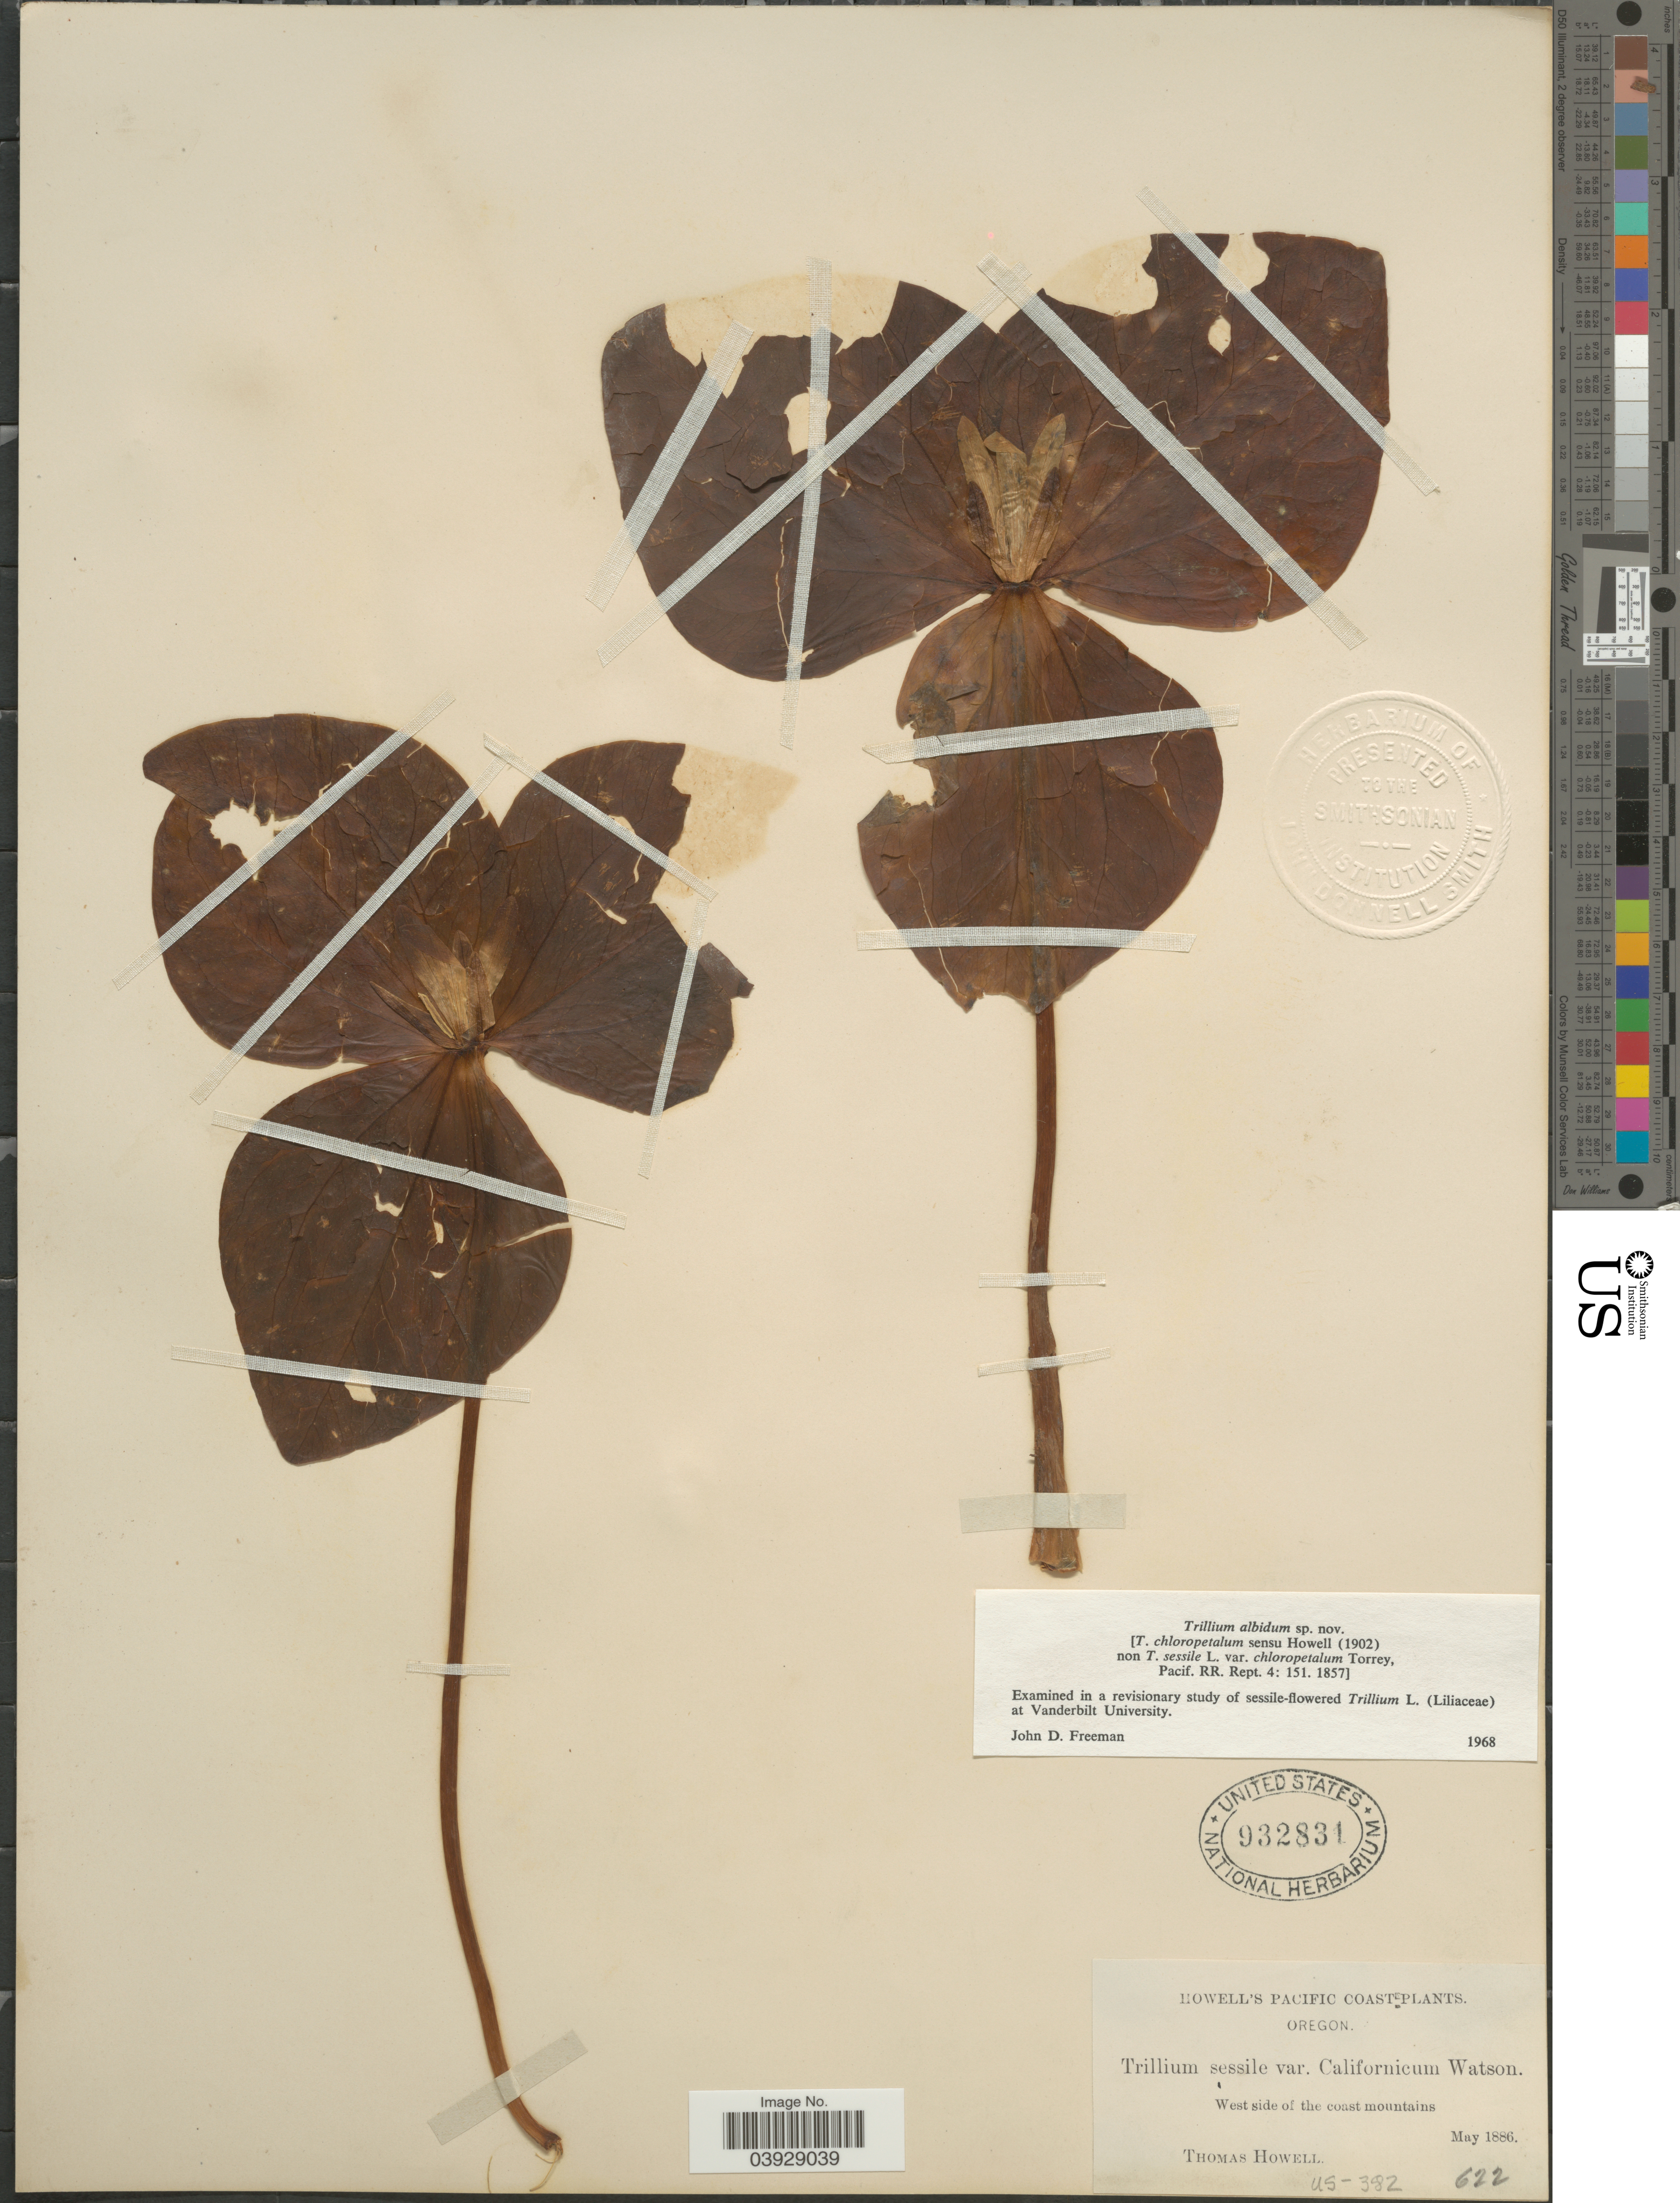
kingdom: Plantae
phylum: Tracheophyta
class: Liliopsida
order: Liliales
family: Melanthiaceae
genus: Trillium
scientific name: Trillium albidum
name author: J. D. Freeman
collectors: T. Howell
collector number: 622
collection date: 1886-05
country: United States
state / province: Oregon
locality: Pacific Coast. West side of the coast mountains.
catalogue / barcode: US 932831